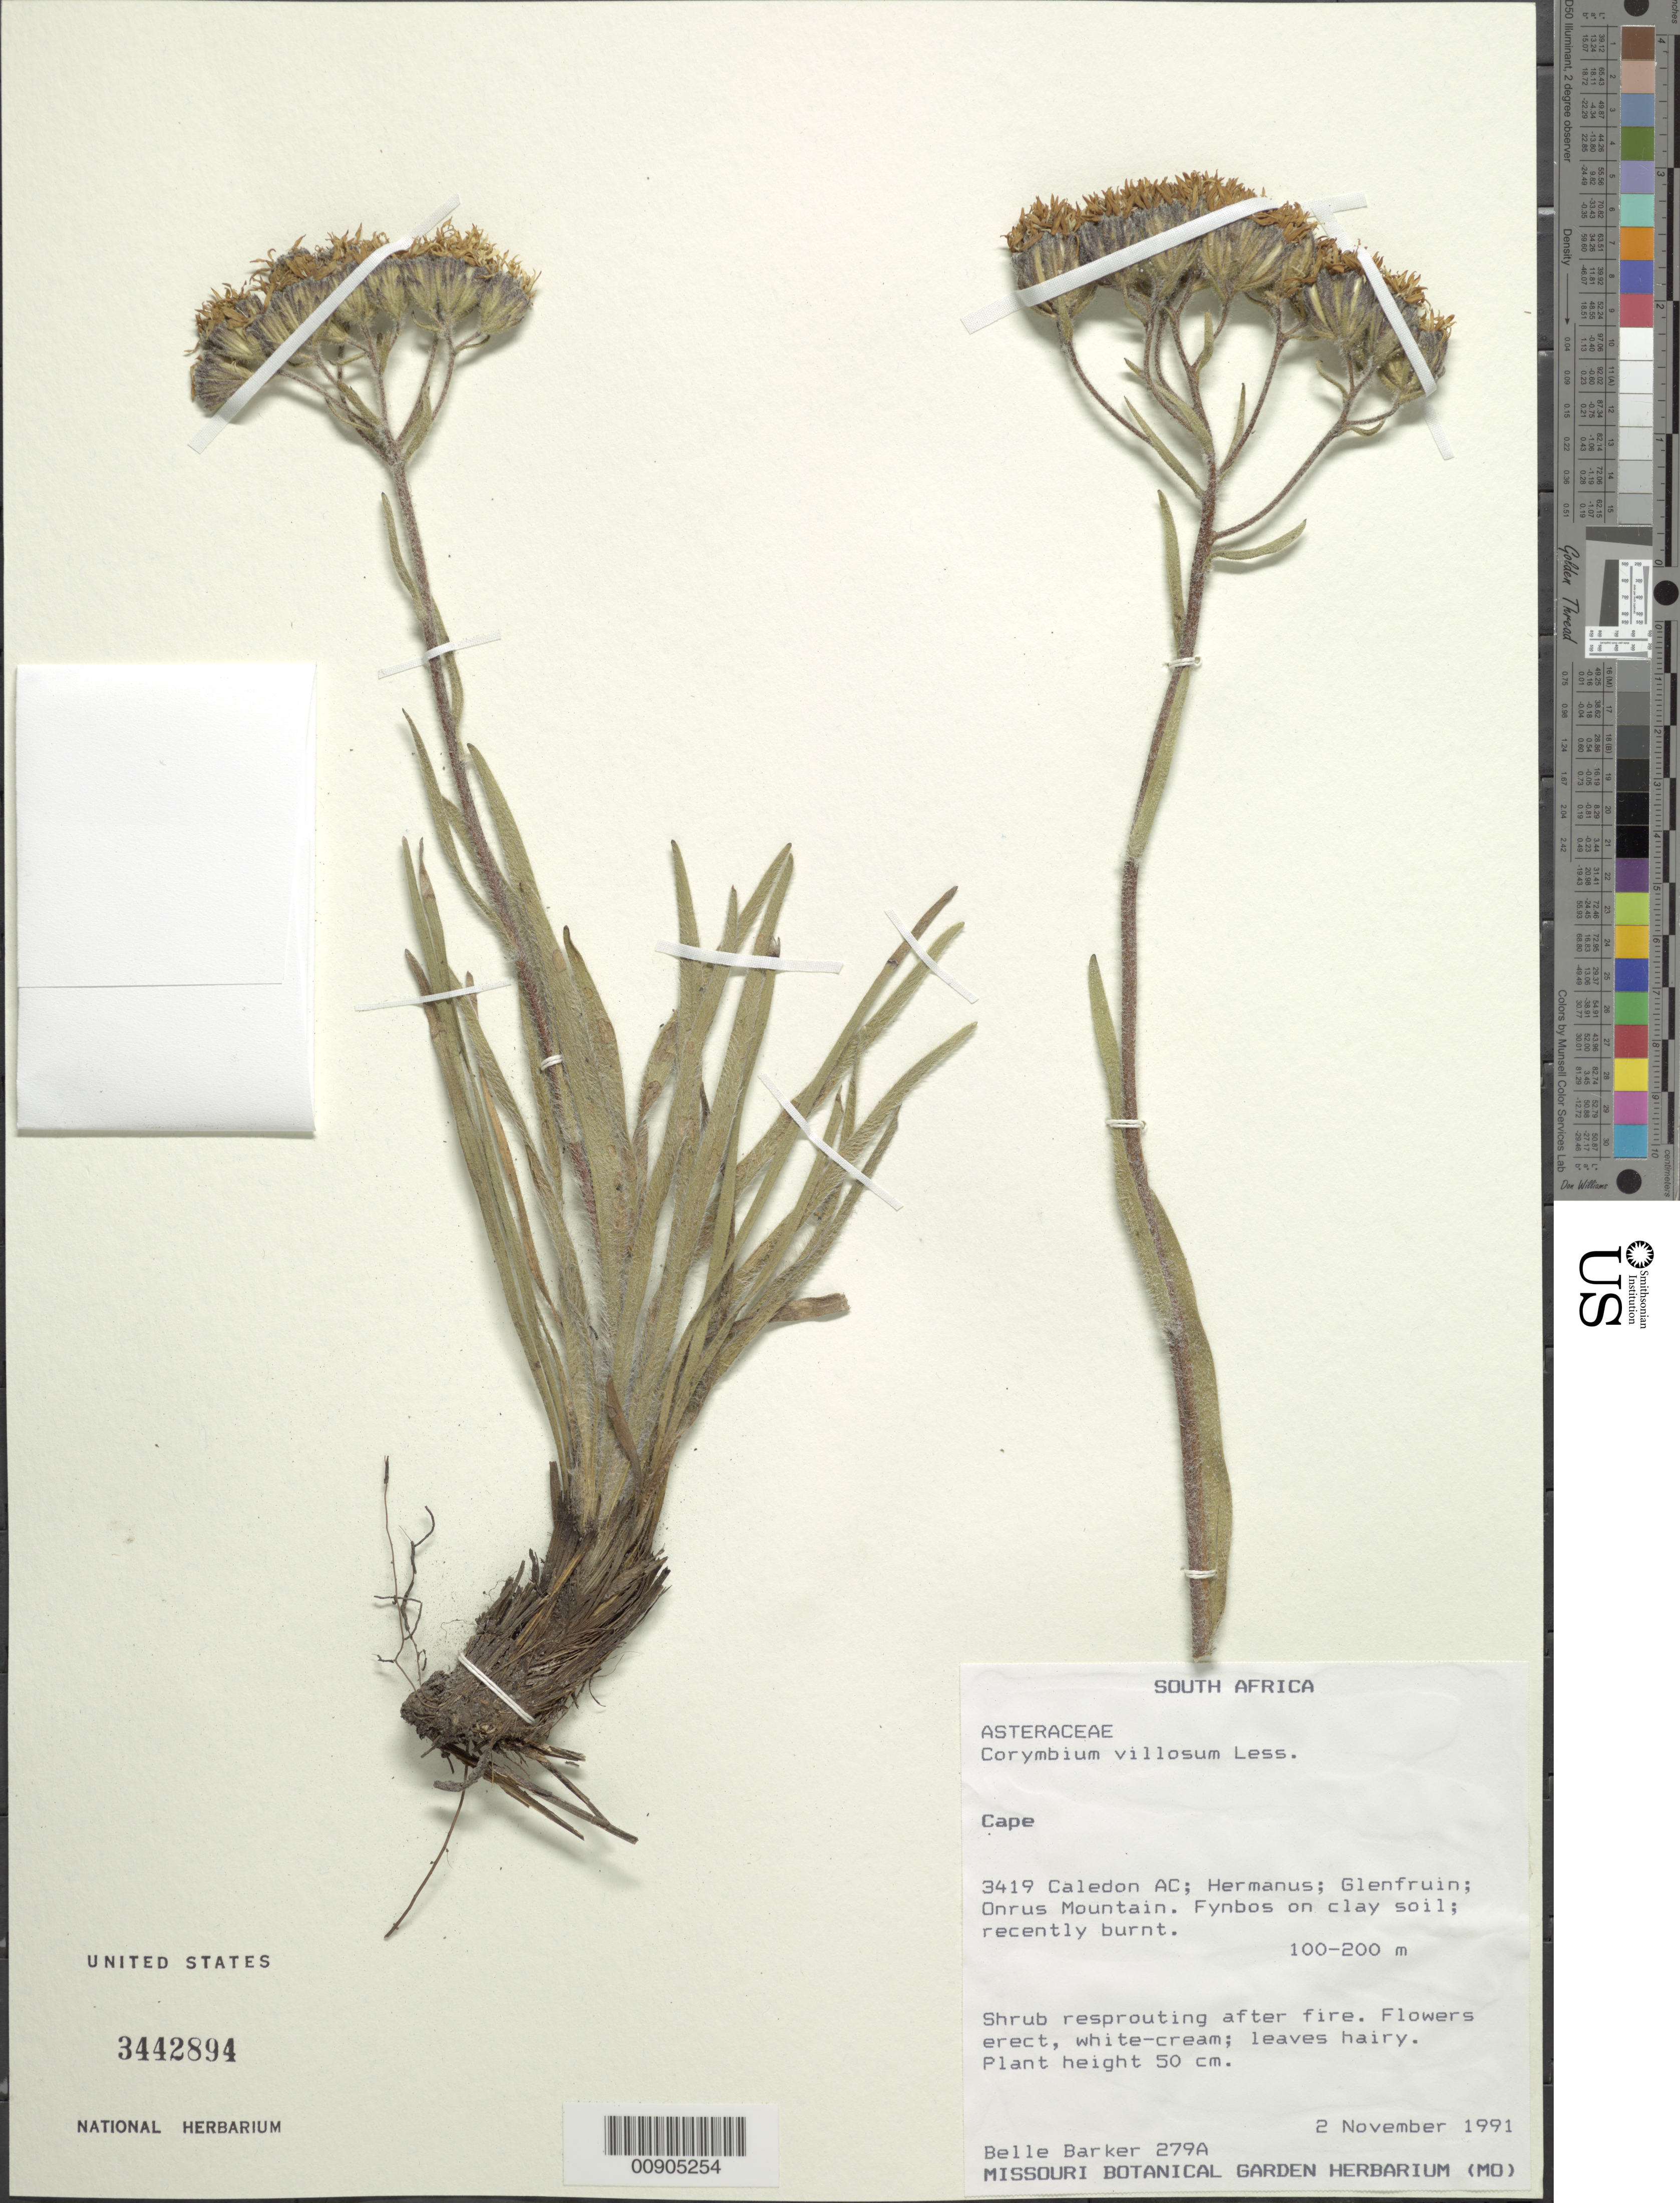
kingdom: Plantae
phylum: Tracheophyta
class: Magnoliopsida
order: Asterales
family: Asteraceae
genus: Corymbium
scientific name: Corymbium villosum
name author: Less.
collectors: B. Barker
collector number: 279A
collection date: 1991-11-02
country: South Africa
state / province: Western Cape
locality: Cape Province, 3419 Caledon AC, Hermanus, Glenfruin, Onrus Mountain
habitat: Fynbos on clay soil; recently burned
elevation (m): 100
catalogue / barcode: US 3442894